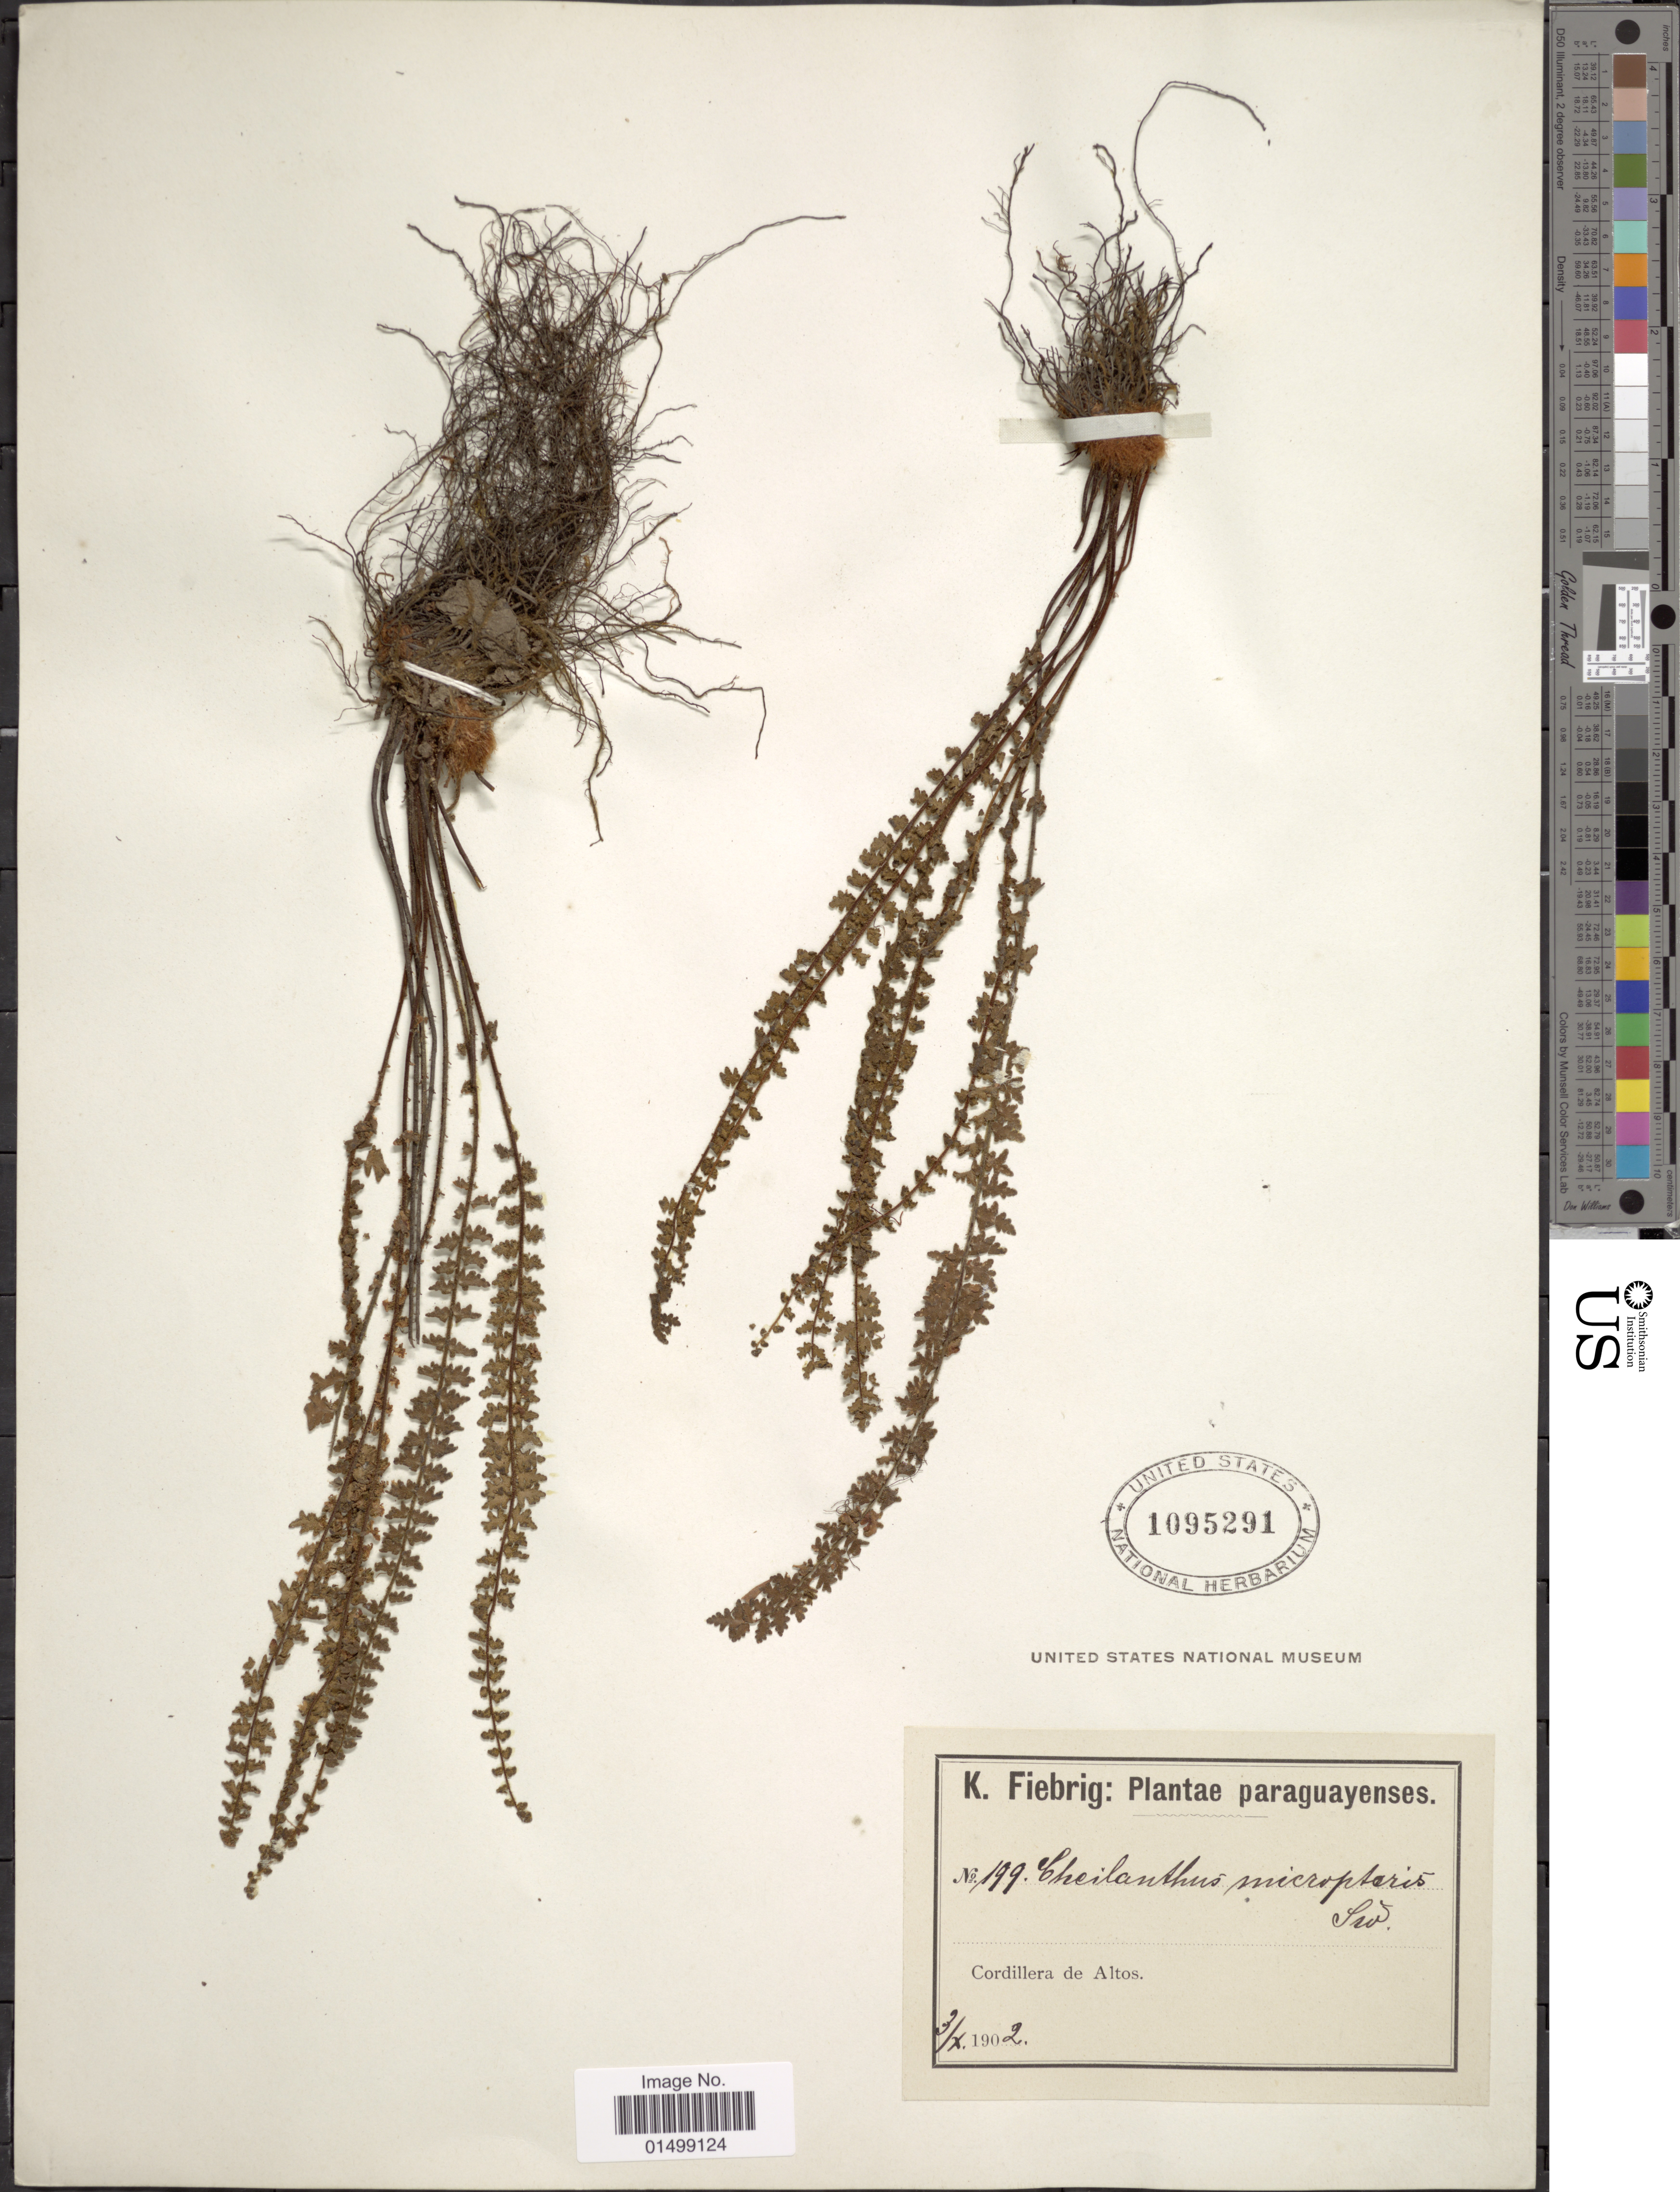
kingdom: Plantae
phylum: Tracheophyta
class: Polypodiopsida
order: Polypodiales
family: Pteridaceae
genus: Cheilanthes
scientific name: Cheilanthes micropteris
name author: Sw.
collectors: K. Fiebrig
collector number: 199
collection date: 1902-10-03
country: Paraguay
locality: Cordillera de Altos.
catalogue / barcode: US 1095291